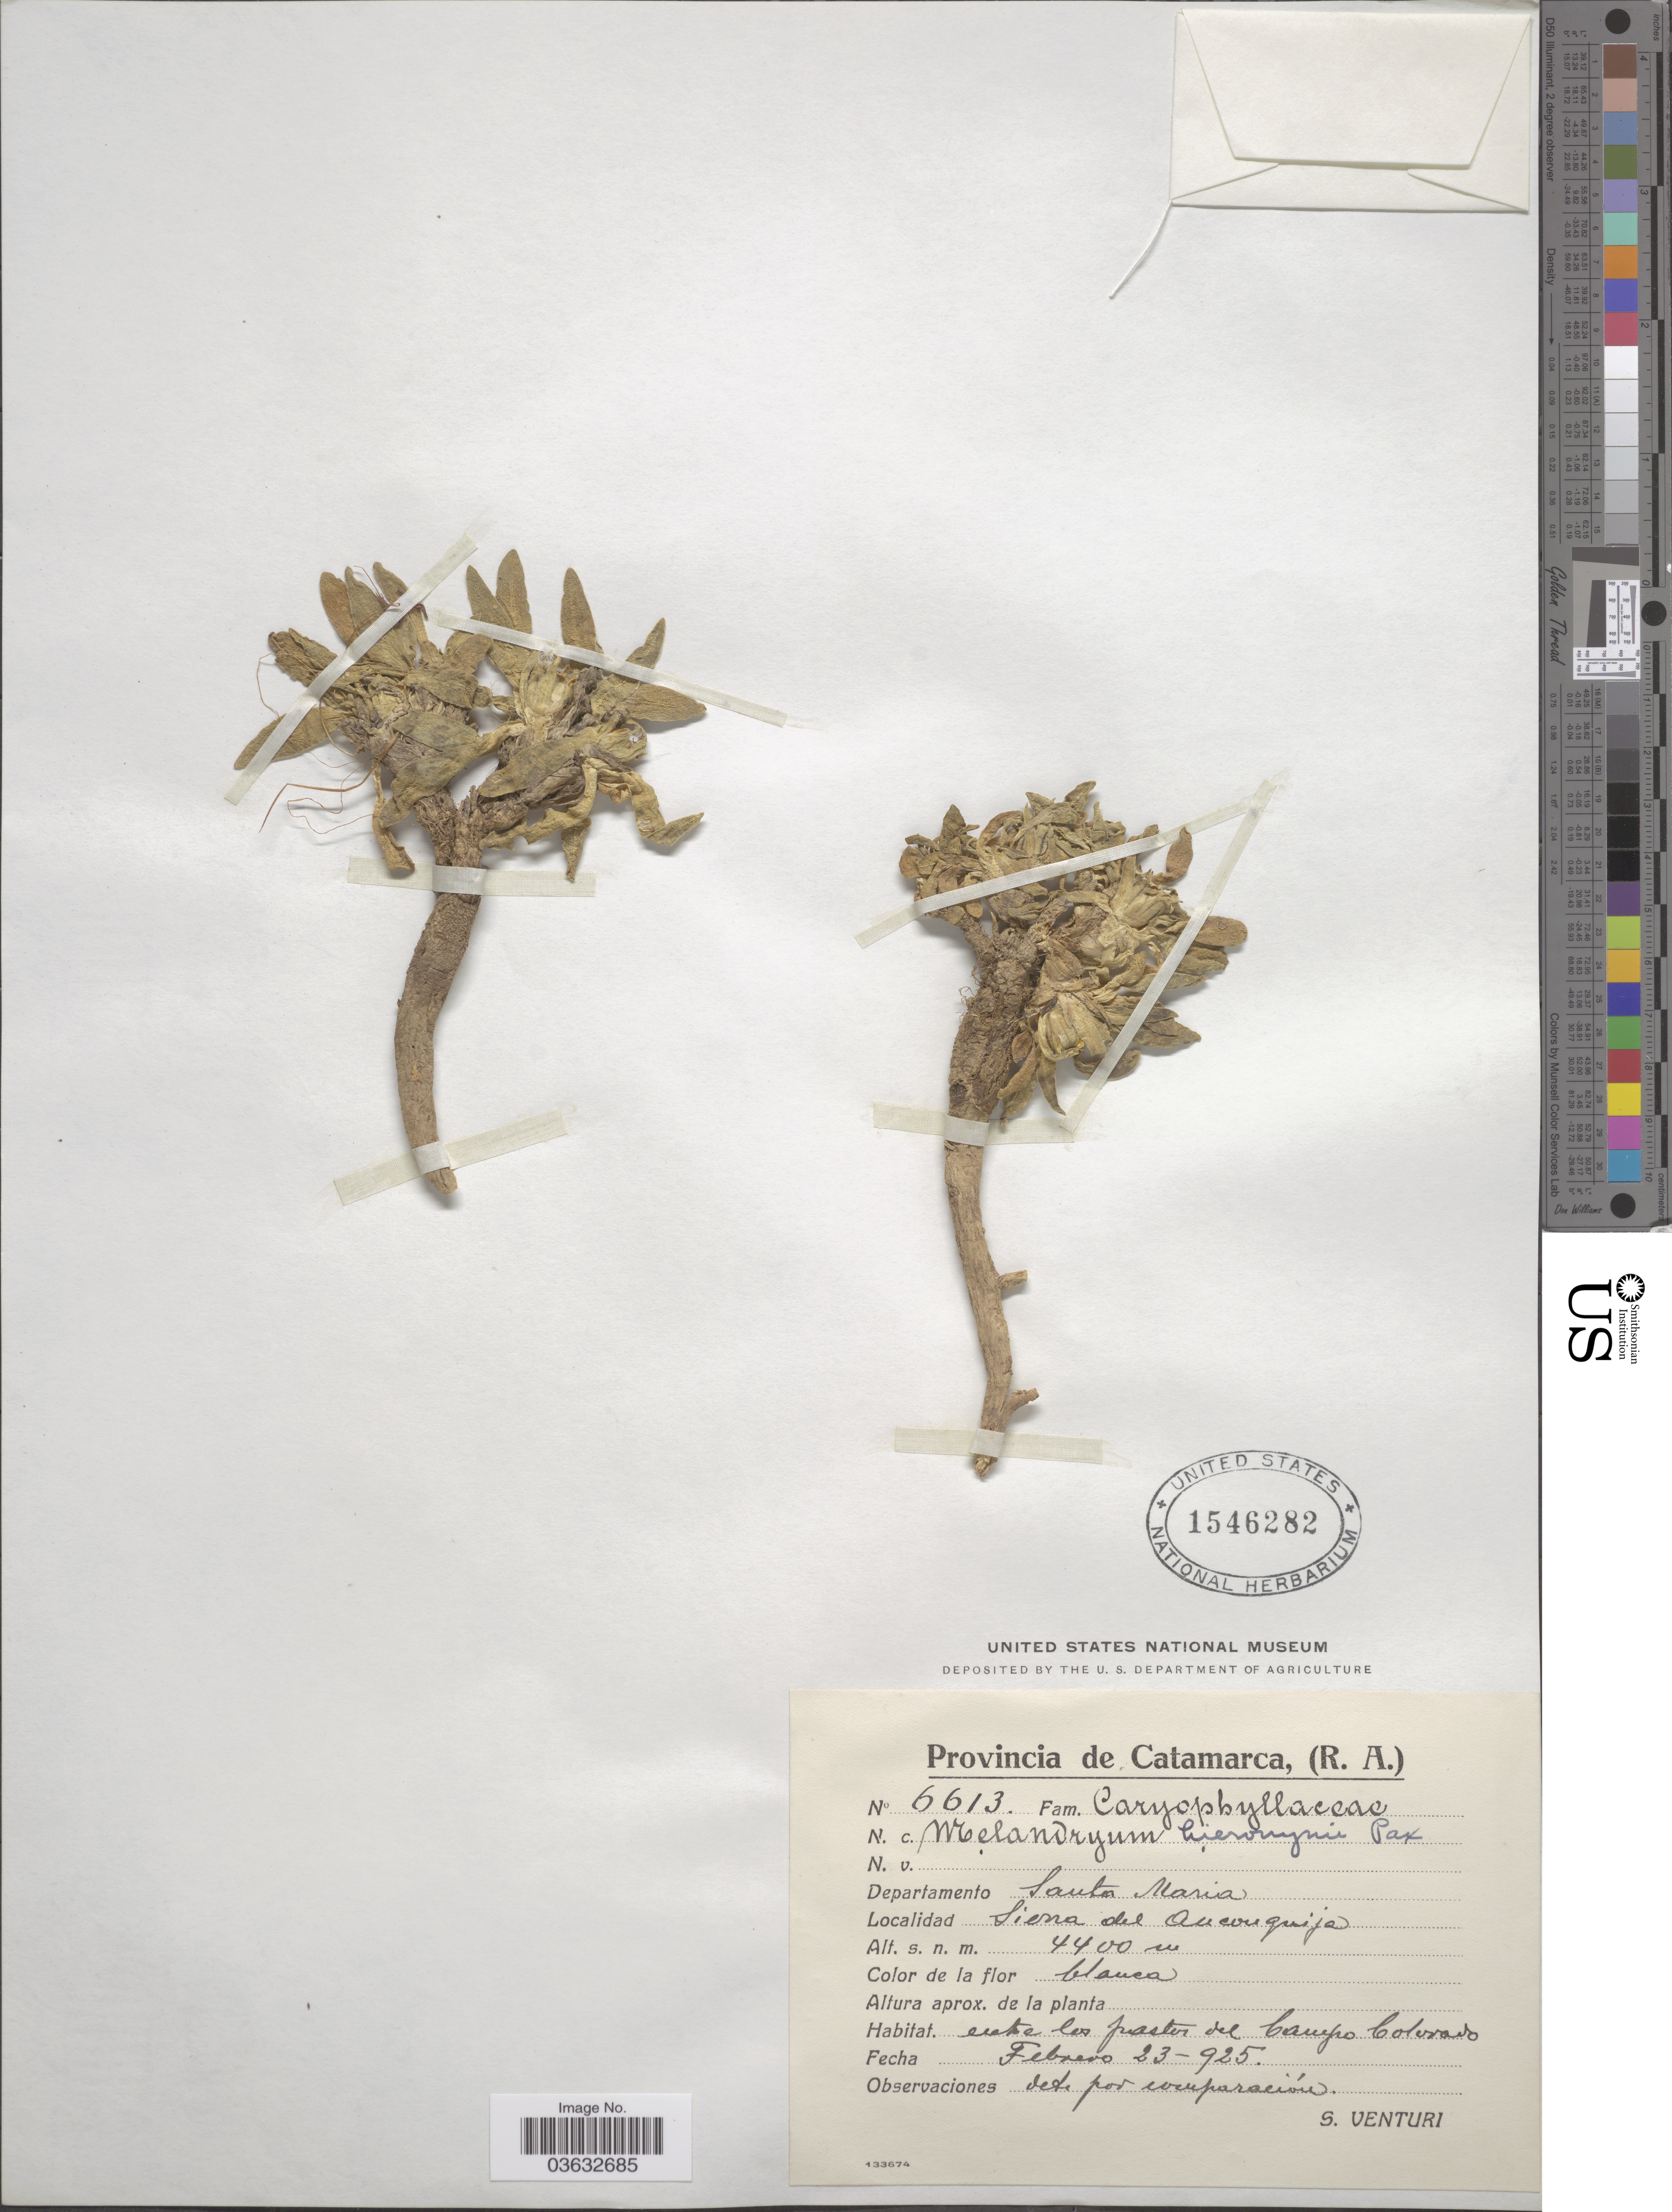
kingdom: Plantae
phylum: Tracheophyta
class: Magnoliopsida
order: Caryophyllales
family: Caryophyllaceae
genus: Silene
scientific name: Silene mandonii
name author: (Rohrb.) Bocquet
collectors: S. Venturi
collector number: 6613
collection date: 1925-02-23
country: Argentina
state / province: Catamarca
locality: Departamento Santa Maria. Sierra del Anconquija.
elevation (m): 4400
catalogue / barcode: US 1546282